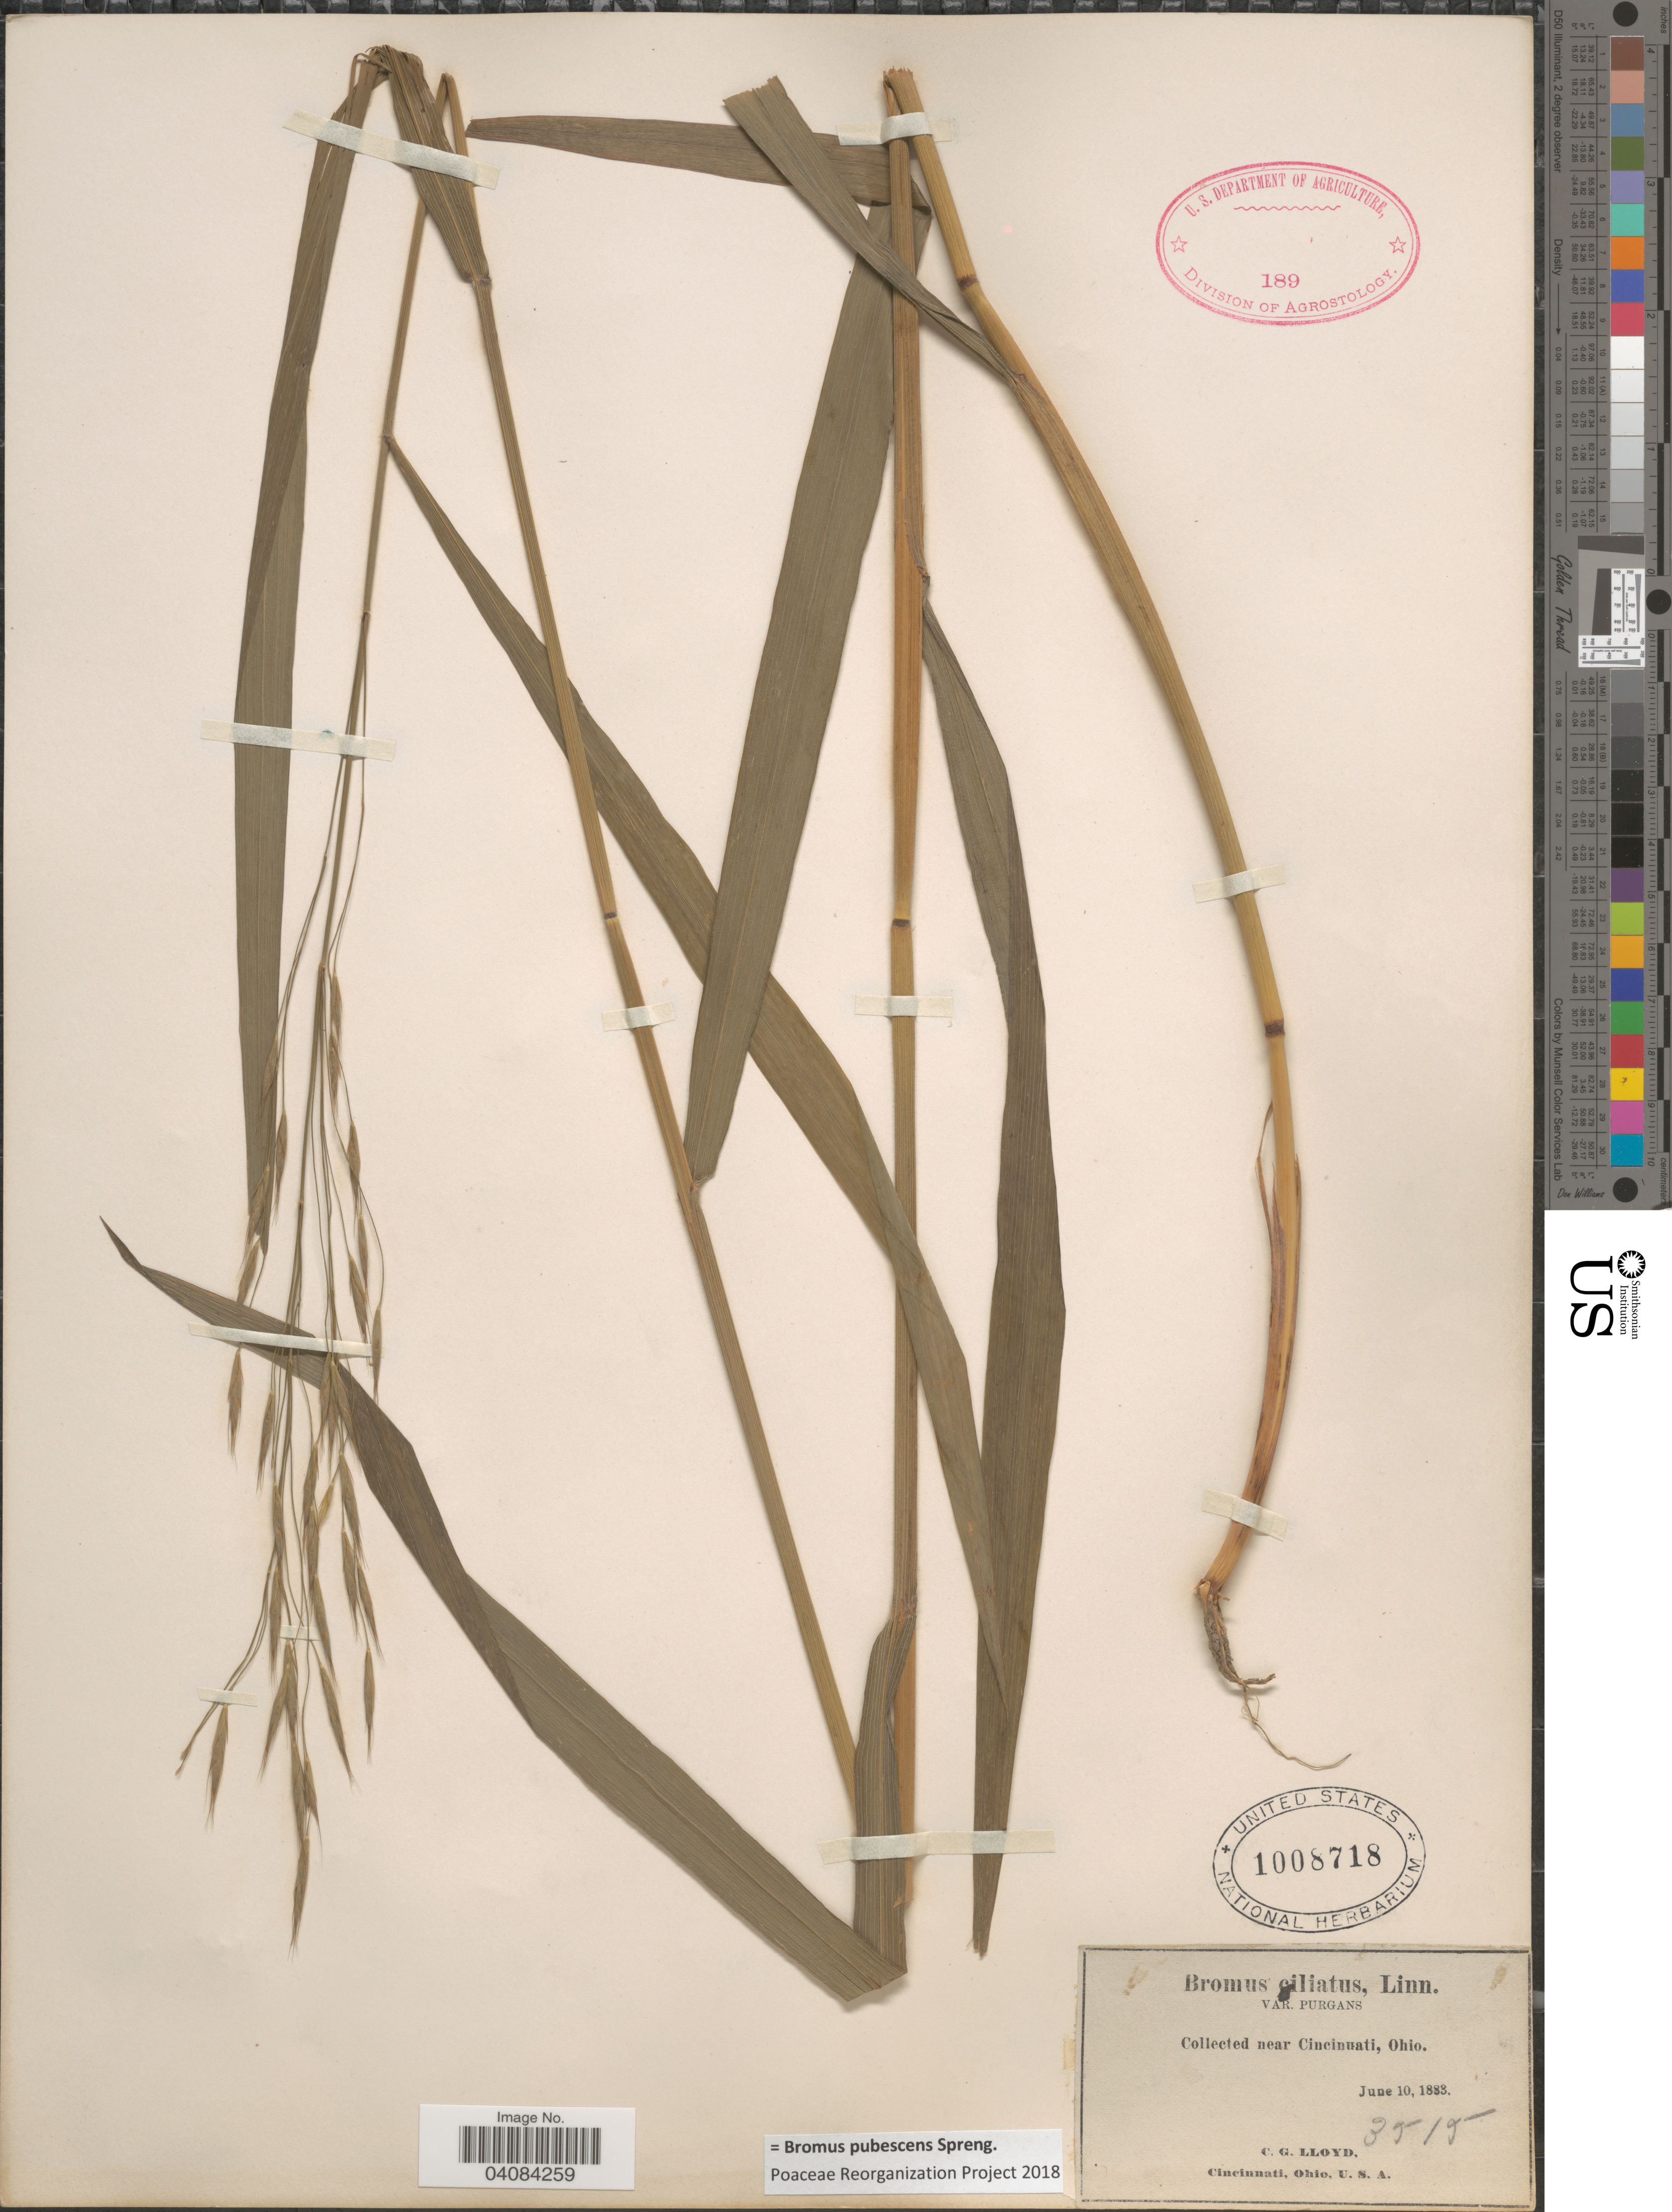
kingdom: Plantae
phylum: Tracheophyta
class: Liliopsida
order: Poales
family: Poaceae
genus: Bromus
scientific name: Bromus pubescens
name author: Muhl. ex Willd.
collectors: C. G. Lloyd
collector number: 3515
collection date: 1883-06-10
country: United States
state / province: Ohio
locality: Near Cincinnati.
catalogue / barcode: US 1008718